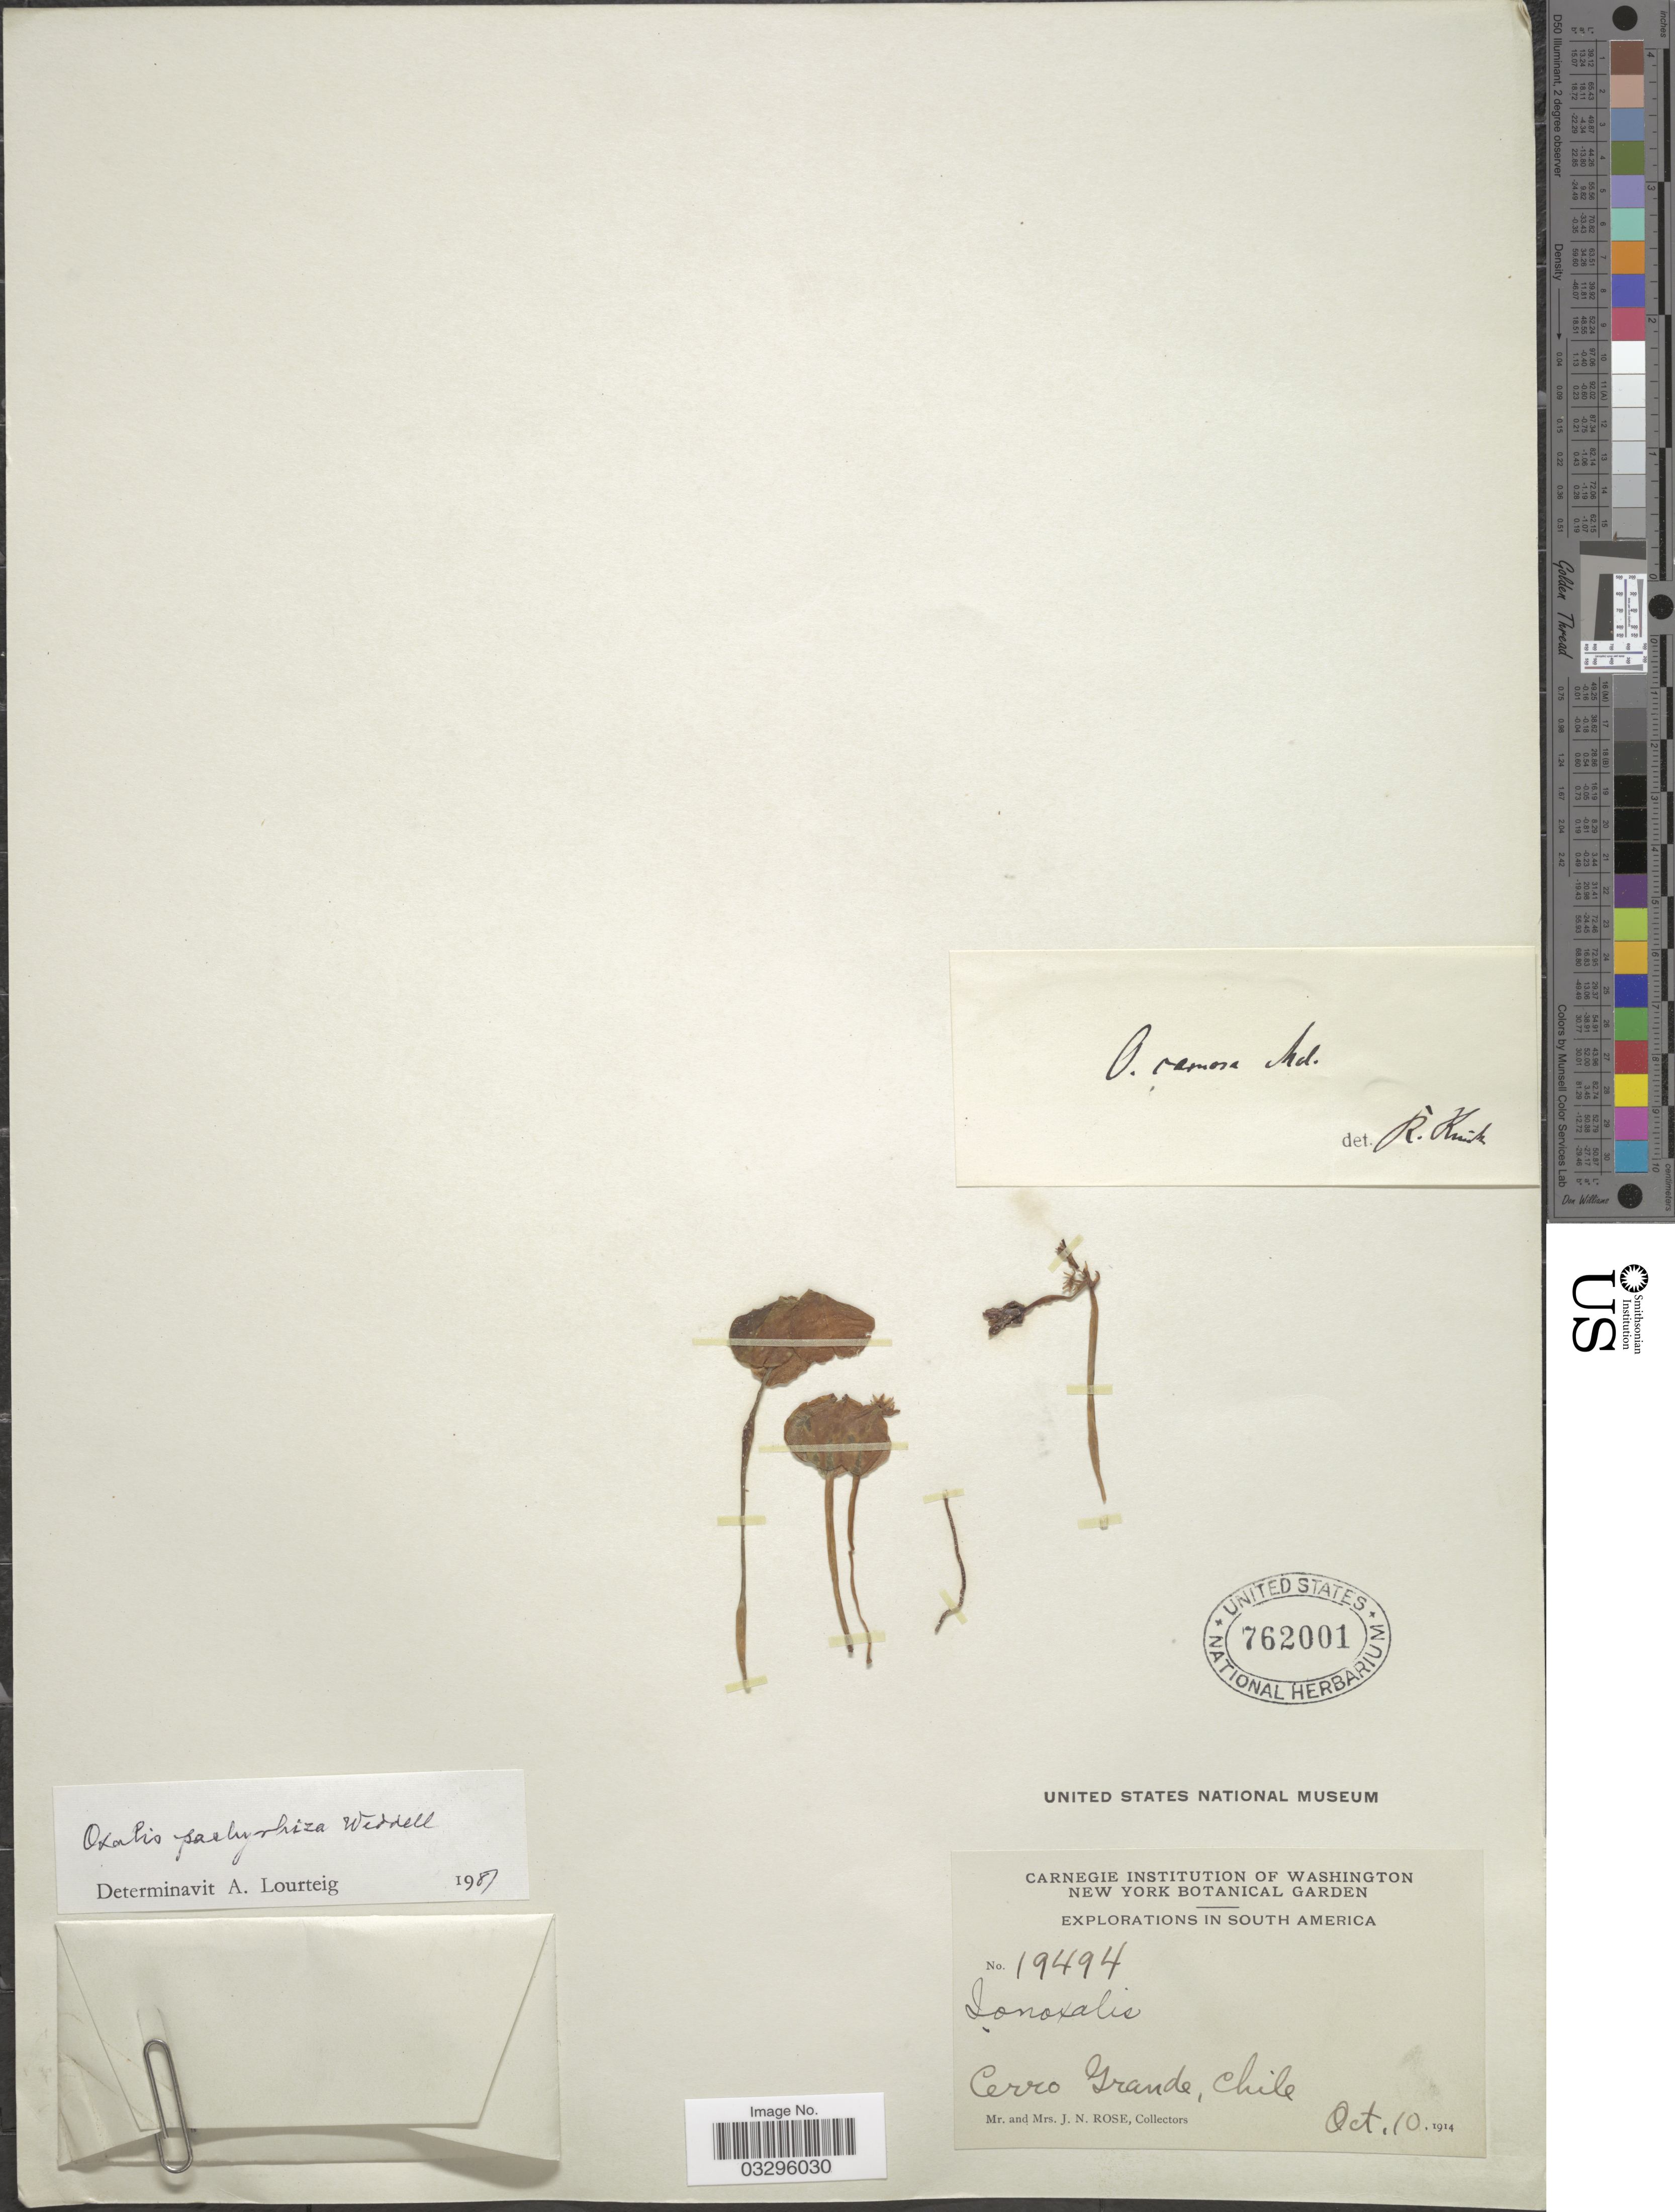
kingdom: Plantae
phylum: Tracheophyta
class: Magnoliopsida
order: Oxalidales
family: Oxalidaceae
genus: Oxalis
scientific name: Oxalis pachyrrhiza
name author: Wedd.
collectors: J. N. Rose & L. B. Rose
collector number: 19494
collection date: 1914-10-10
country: Chile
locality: Cerro Grande.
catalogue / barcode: US 762001